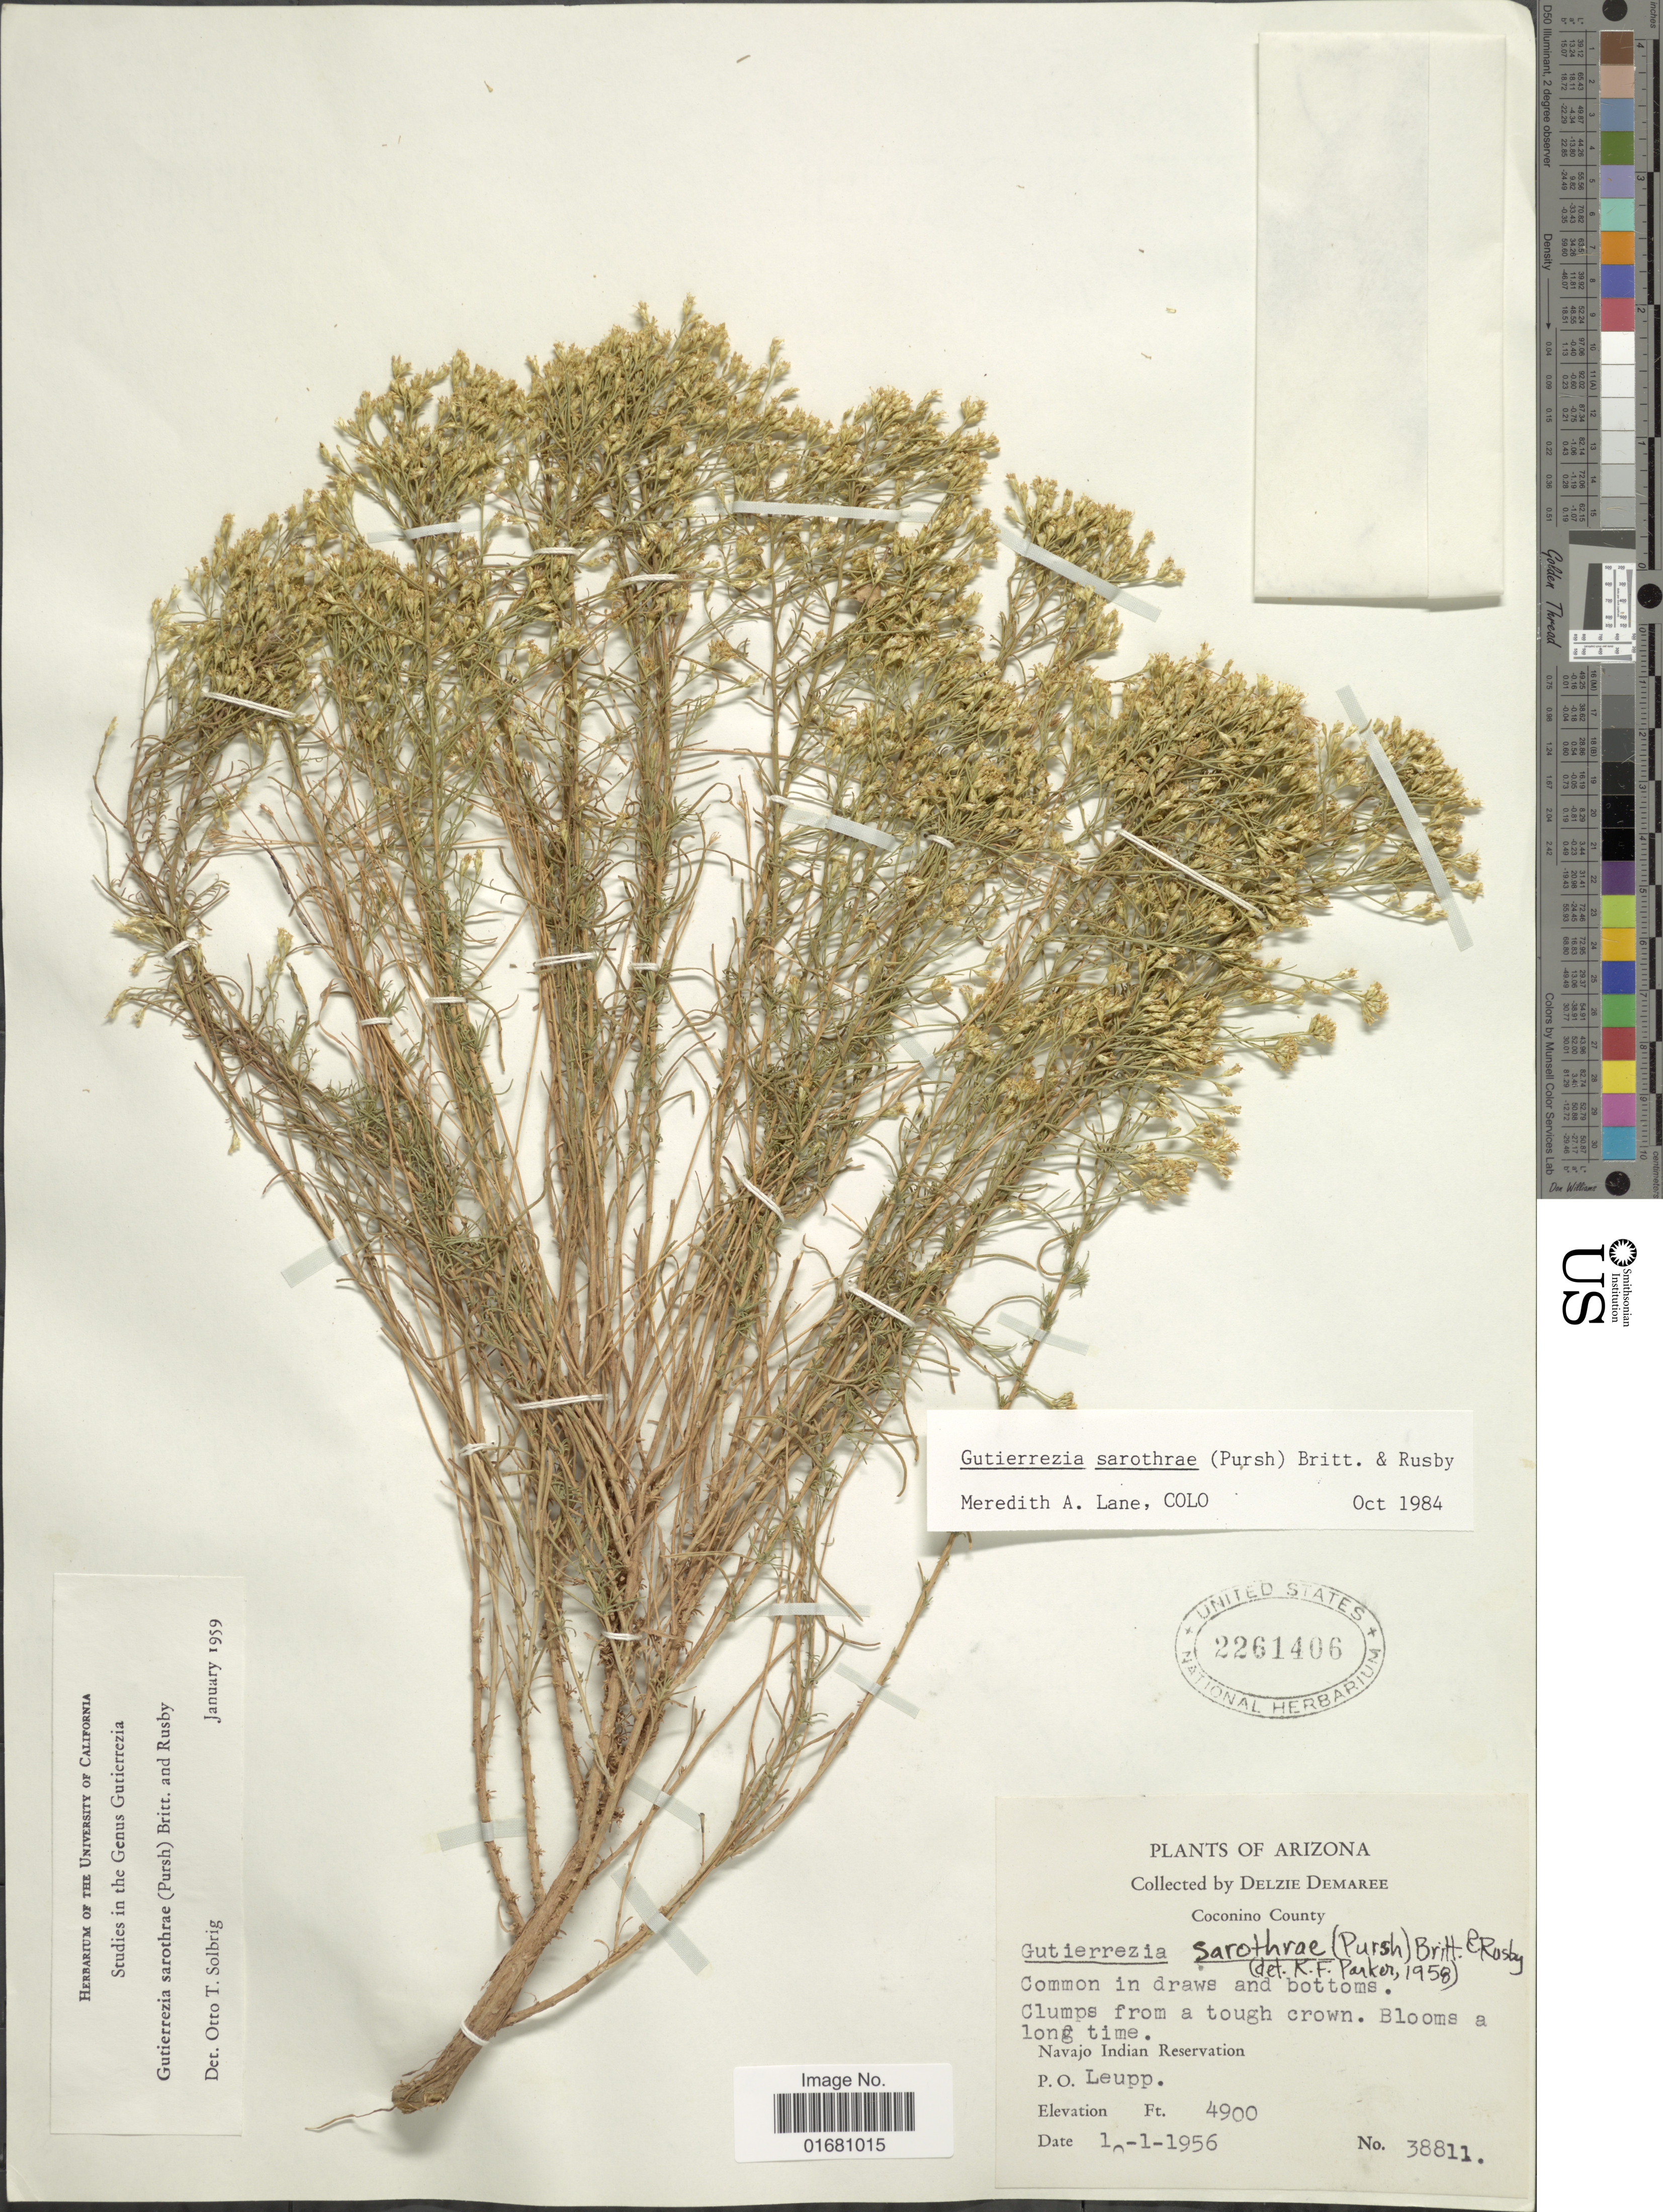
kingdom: Plantae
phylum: Tracheophyta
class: Magnoliopsida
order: Asterales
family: Asteraceae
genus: Gutierrezia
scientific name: Gutierrezia sarothrae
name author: (Pursh) Britton & Rusby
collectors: D. Demaree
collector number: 38811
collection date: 1956-01-01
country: United States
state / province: Arizona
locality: Coconino County, Navajo Indian Reservation, P.O. Leupp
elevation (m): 1494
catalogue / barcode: US 2261406